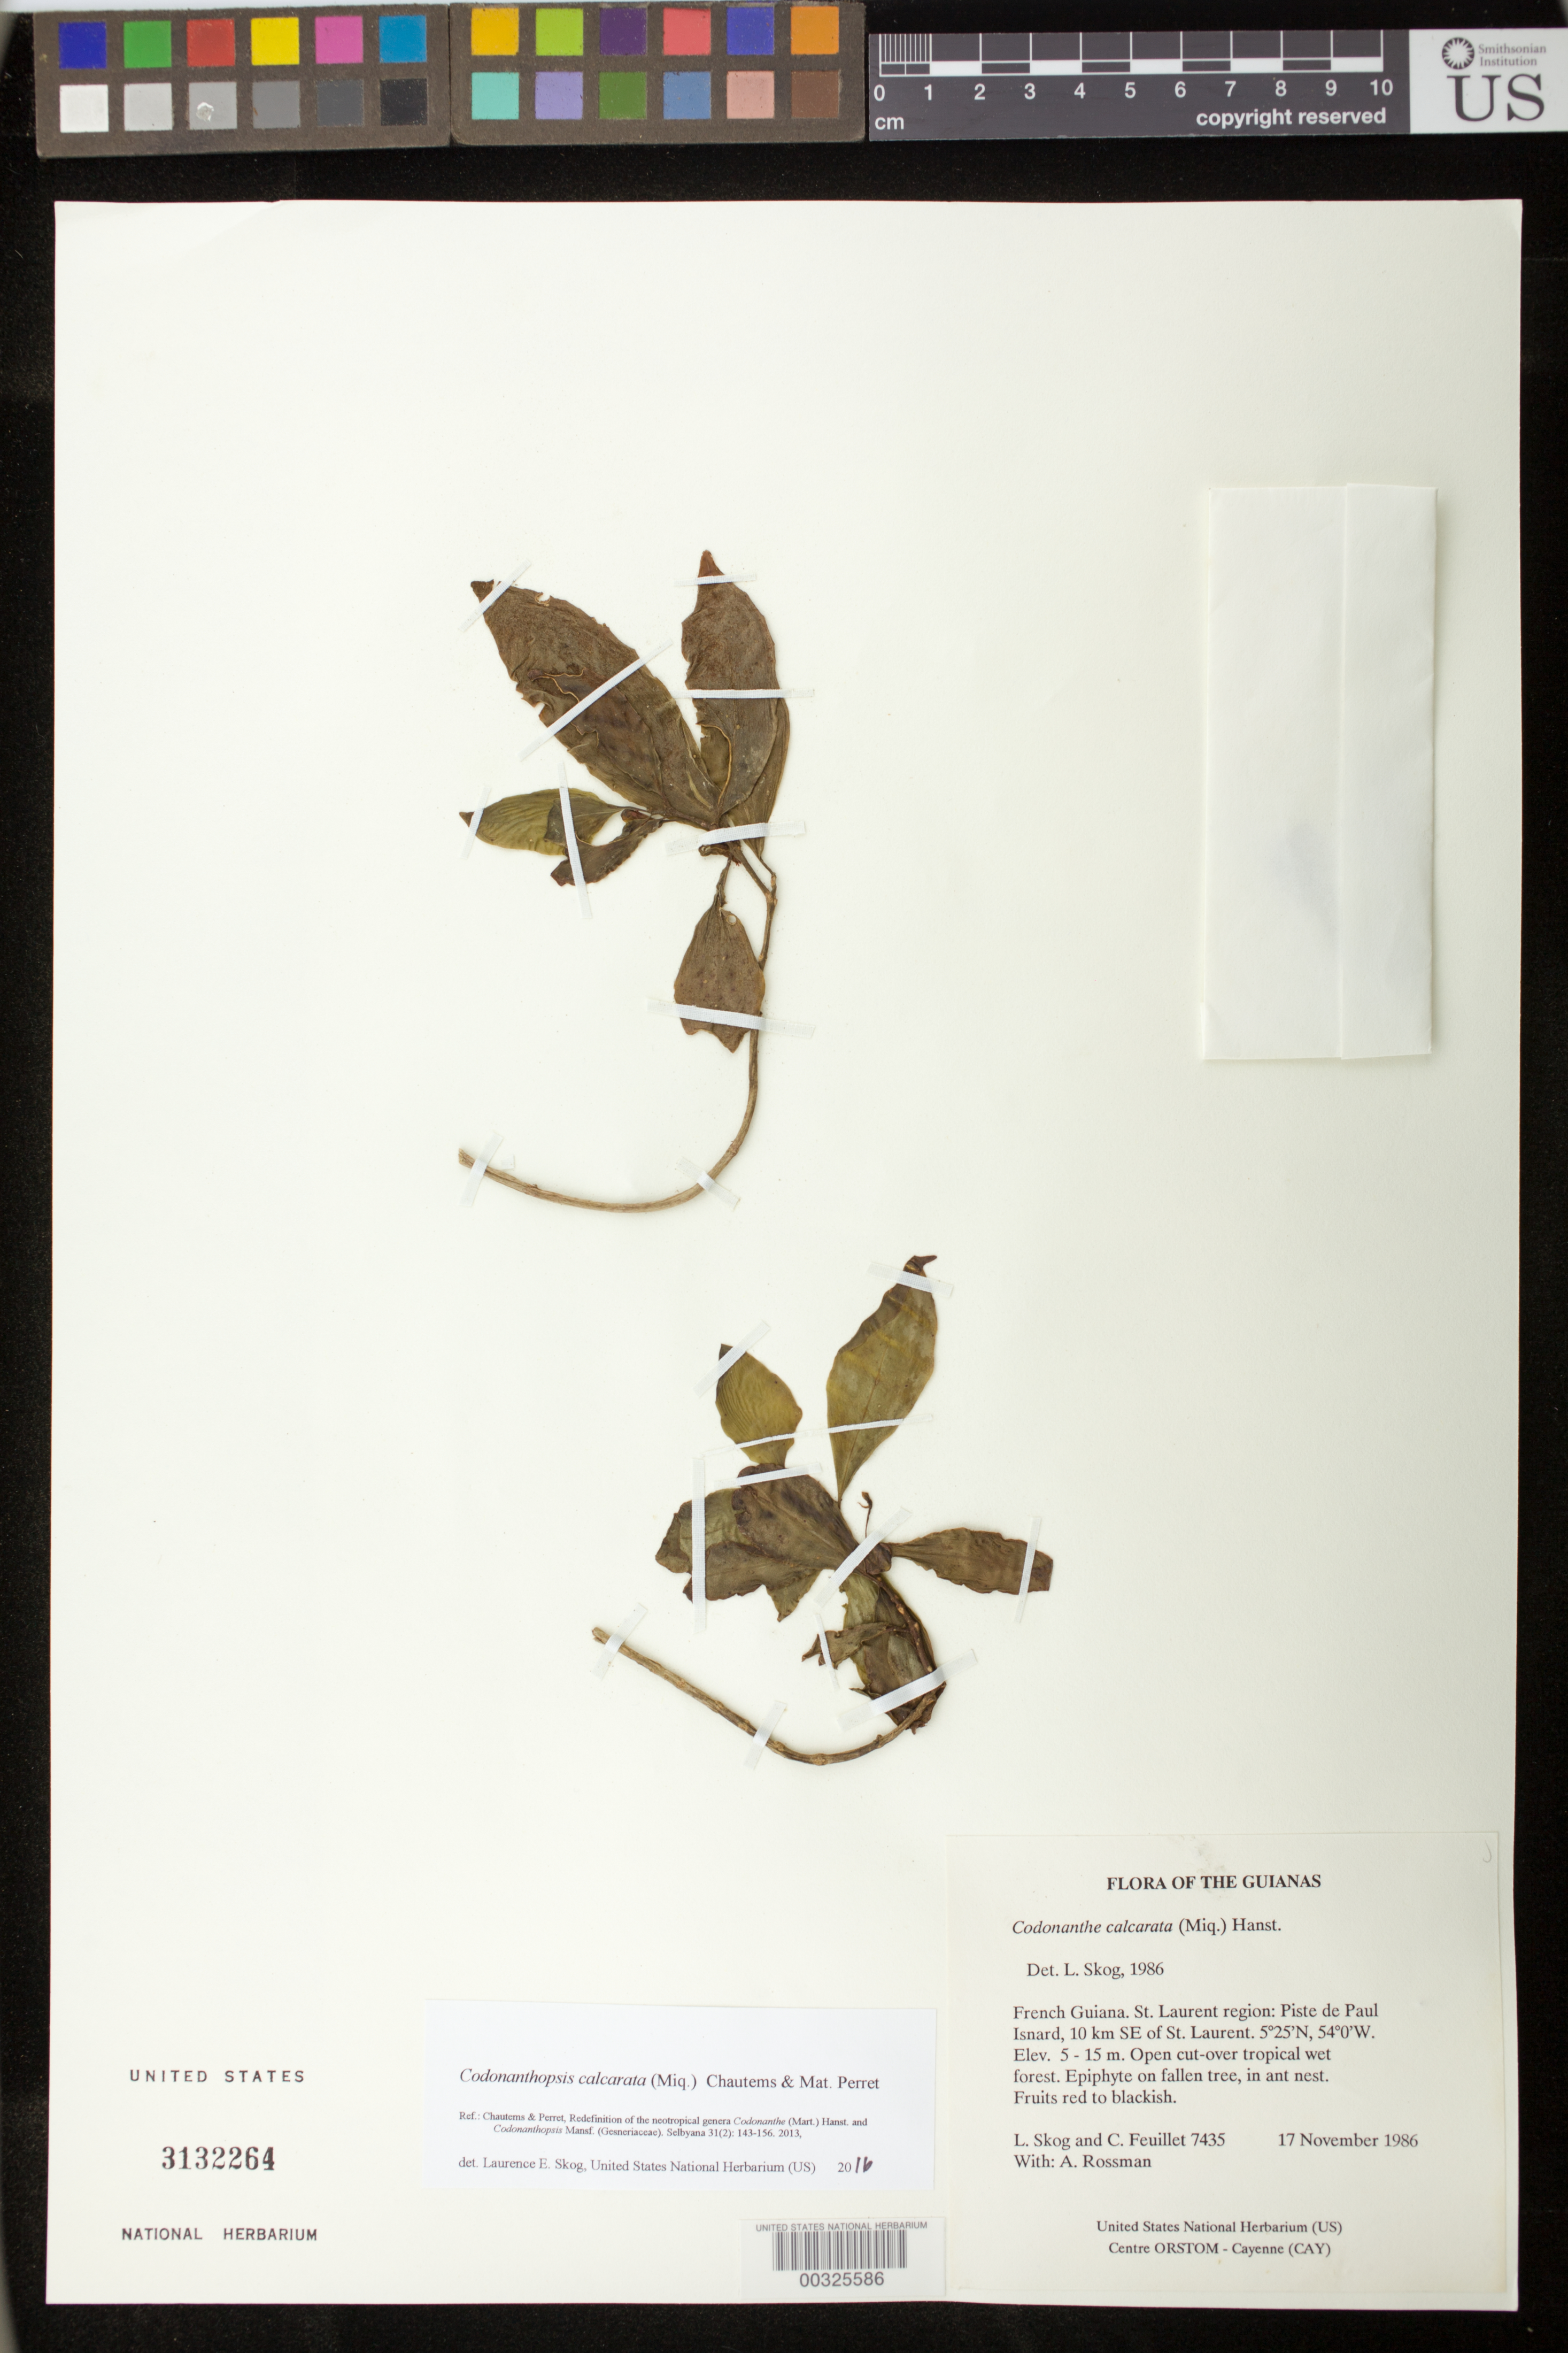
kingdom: Plantae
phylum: Tracheophyta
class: Magnoliopsida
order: Lamiales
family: Gesneriaceae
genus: Codonanthopsis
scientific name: Codonanthopsis calcarata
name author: (Miq.) Chautems & Mat.Perret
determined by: Skog, Laurence E.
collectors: L. E. Skog, C. Feuillet & A. Rossman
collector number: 7435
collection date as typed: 17 Nov 1986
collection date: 1986-11-17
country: French Guiana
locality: St. Laurent region: Piste de Paul Isnard, 10 km SE of St. Laurent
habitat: Open cut-over tropical wet forest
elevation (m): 5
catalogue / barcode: US 3132264